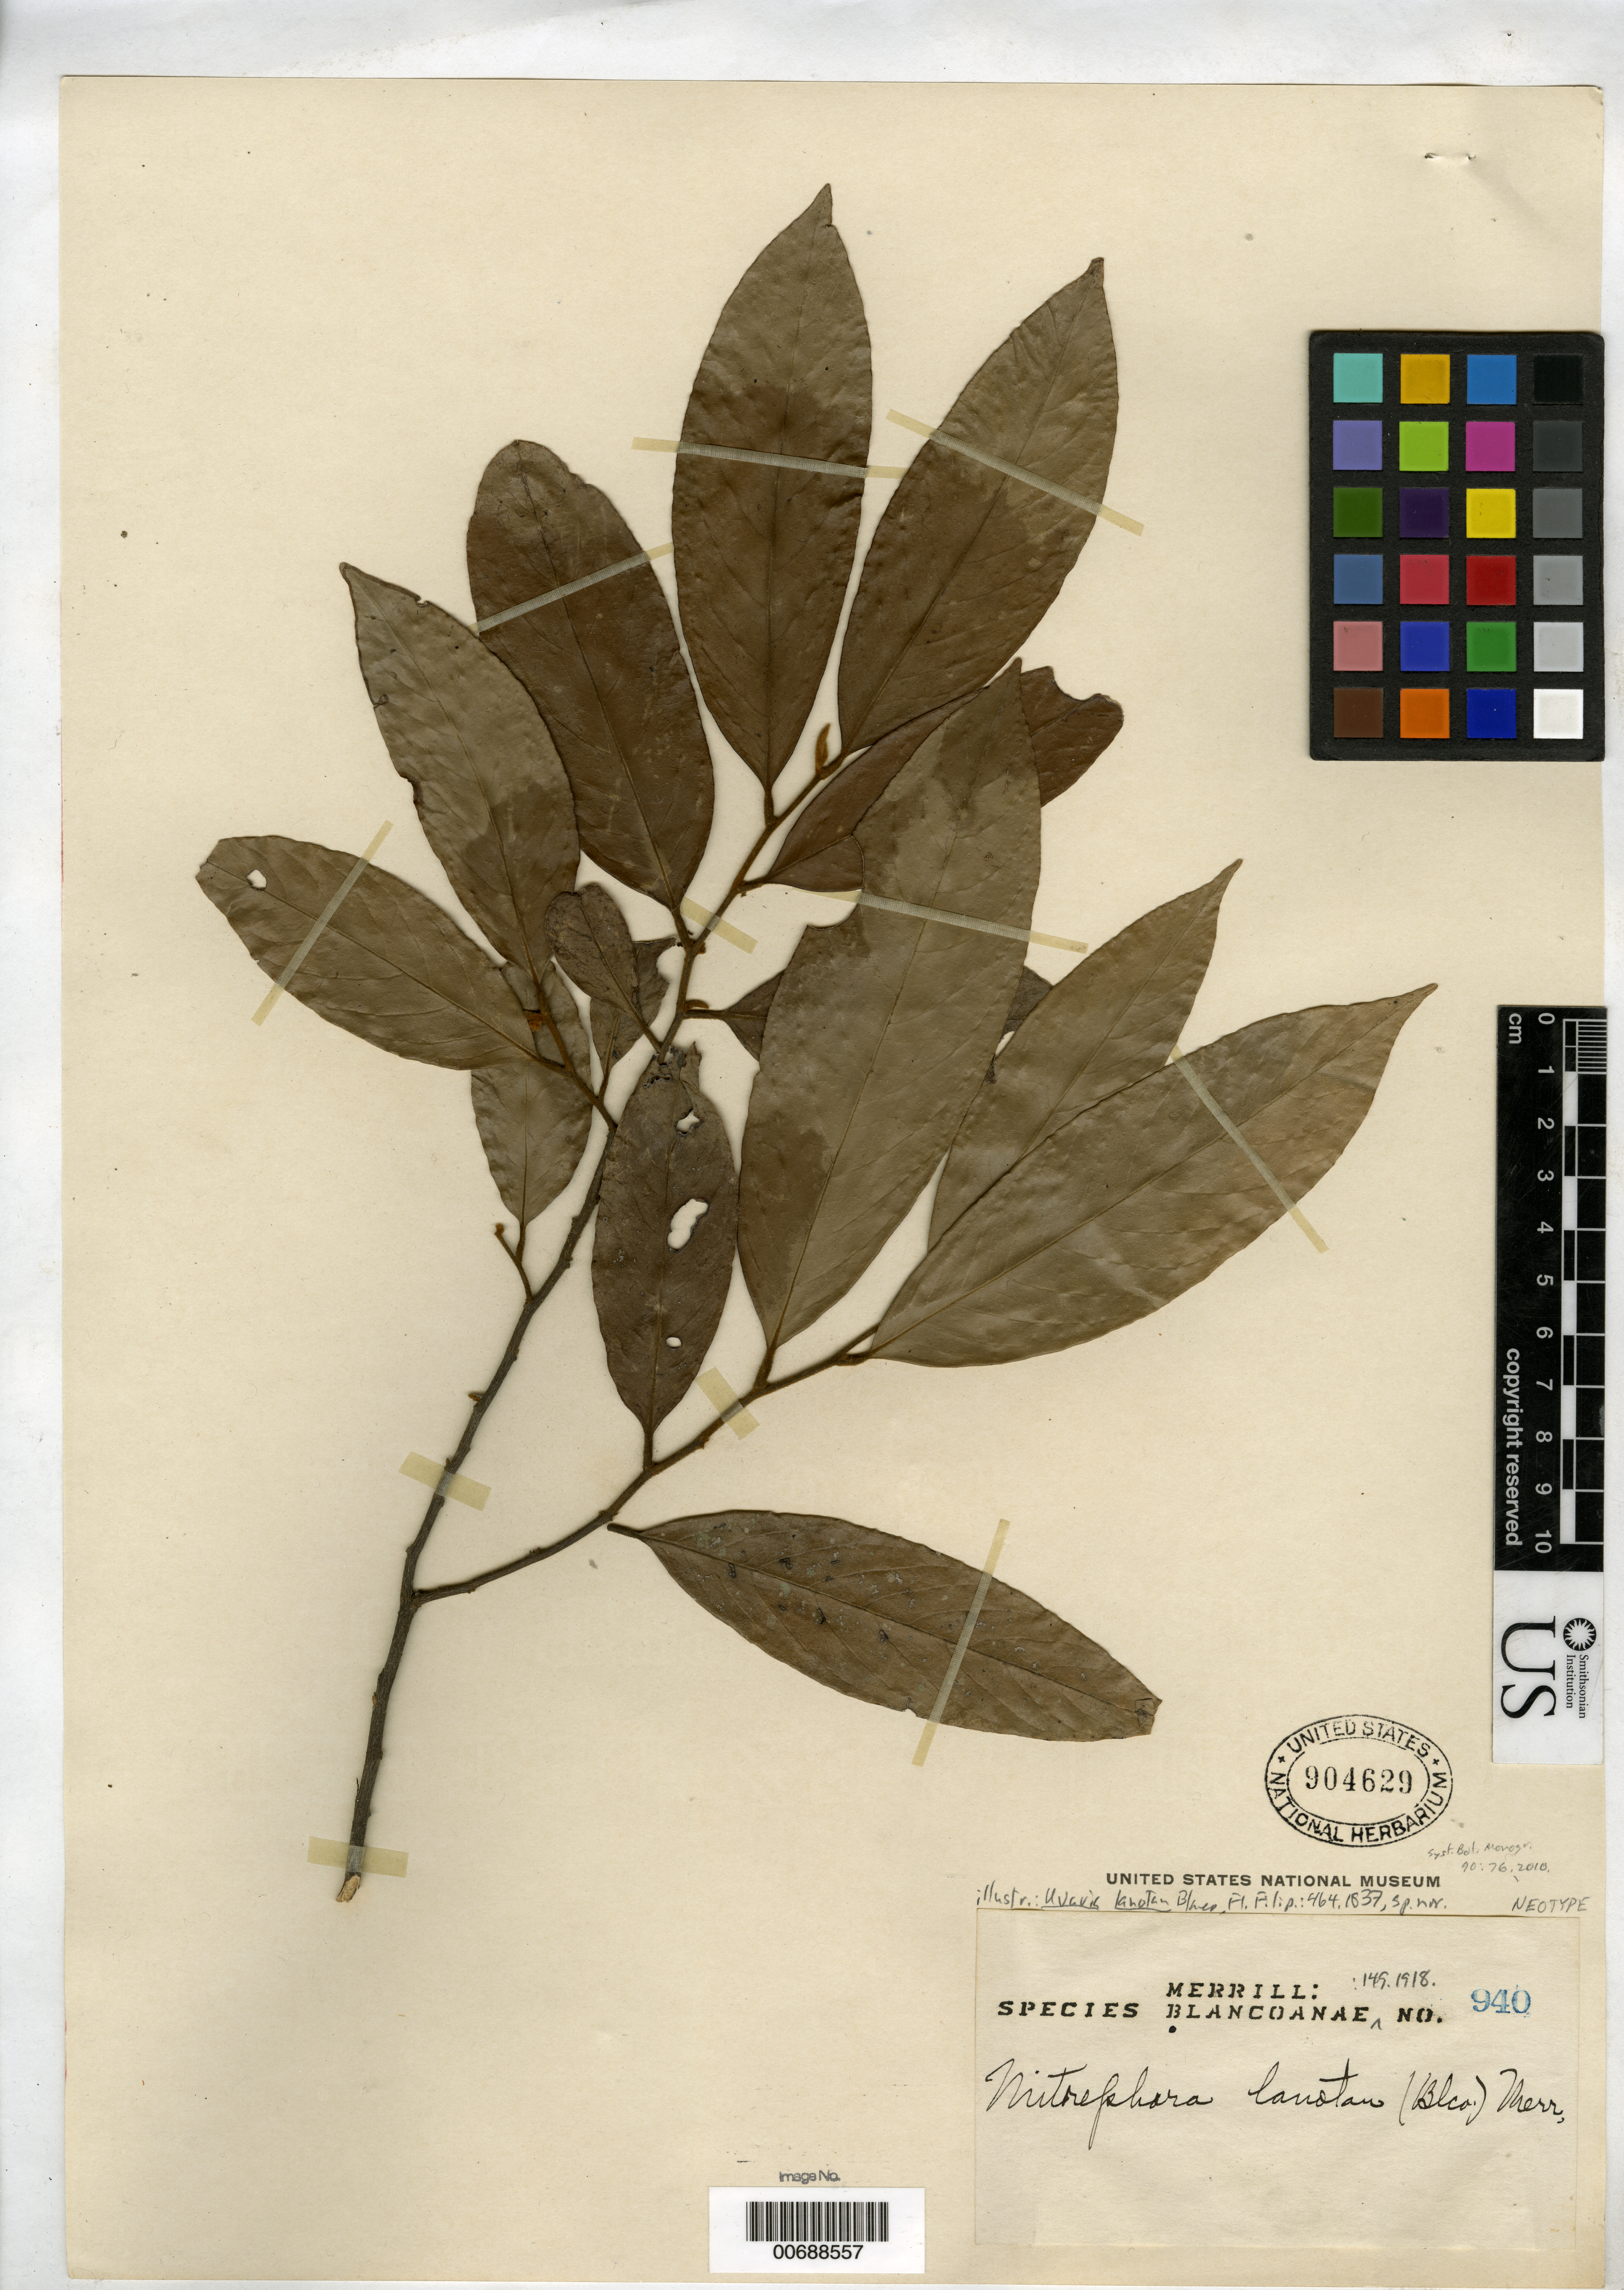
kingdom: Plantae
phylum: Tracheophyta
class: Magnoliopsida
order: Magnoliales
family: Annonaceae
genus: Uvaria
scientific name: Uvaria lanotan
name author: Blanco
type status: Neotype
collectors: E. D. Merrill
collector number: Sp. Blancoan. 0940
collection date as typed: Jun 1915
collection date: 1915-06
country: Philippines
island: Luzon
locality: Province of Bataan.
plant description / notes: Currently accepted name as cited by Weerasooriya & Saunders (2010).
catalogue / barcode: US 904629